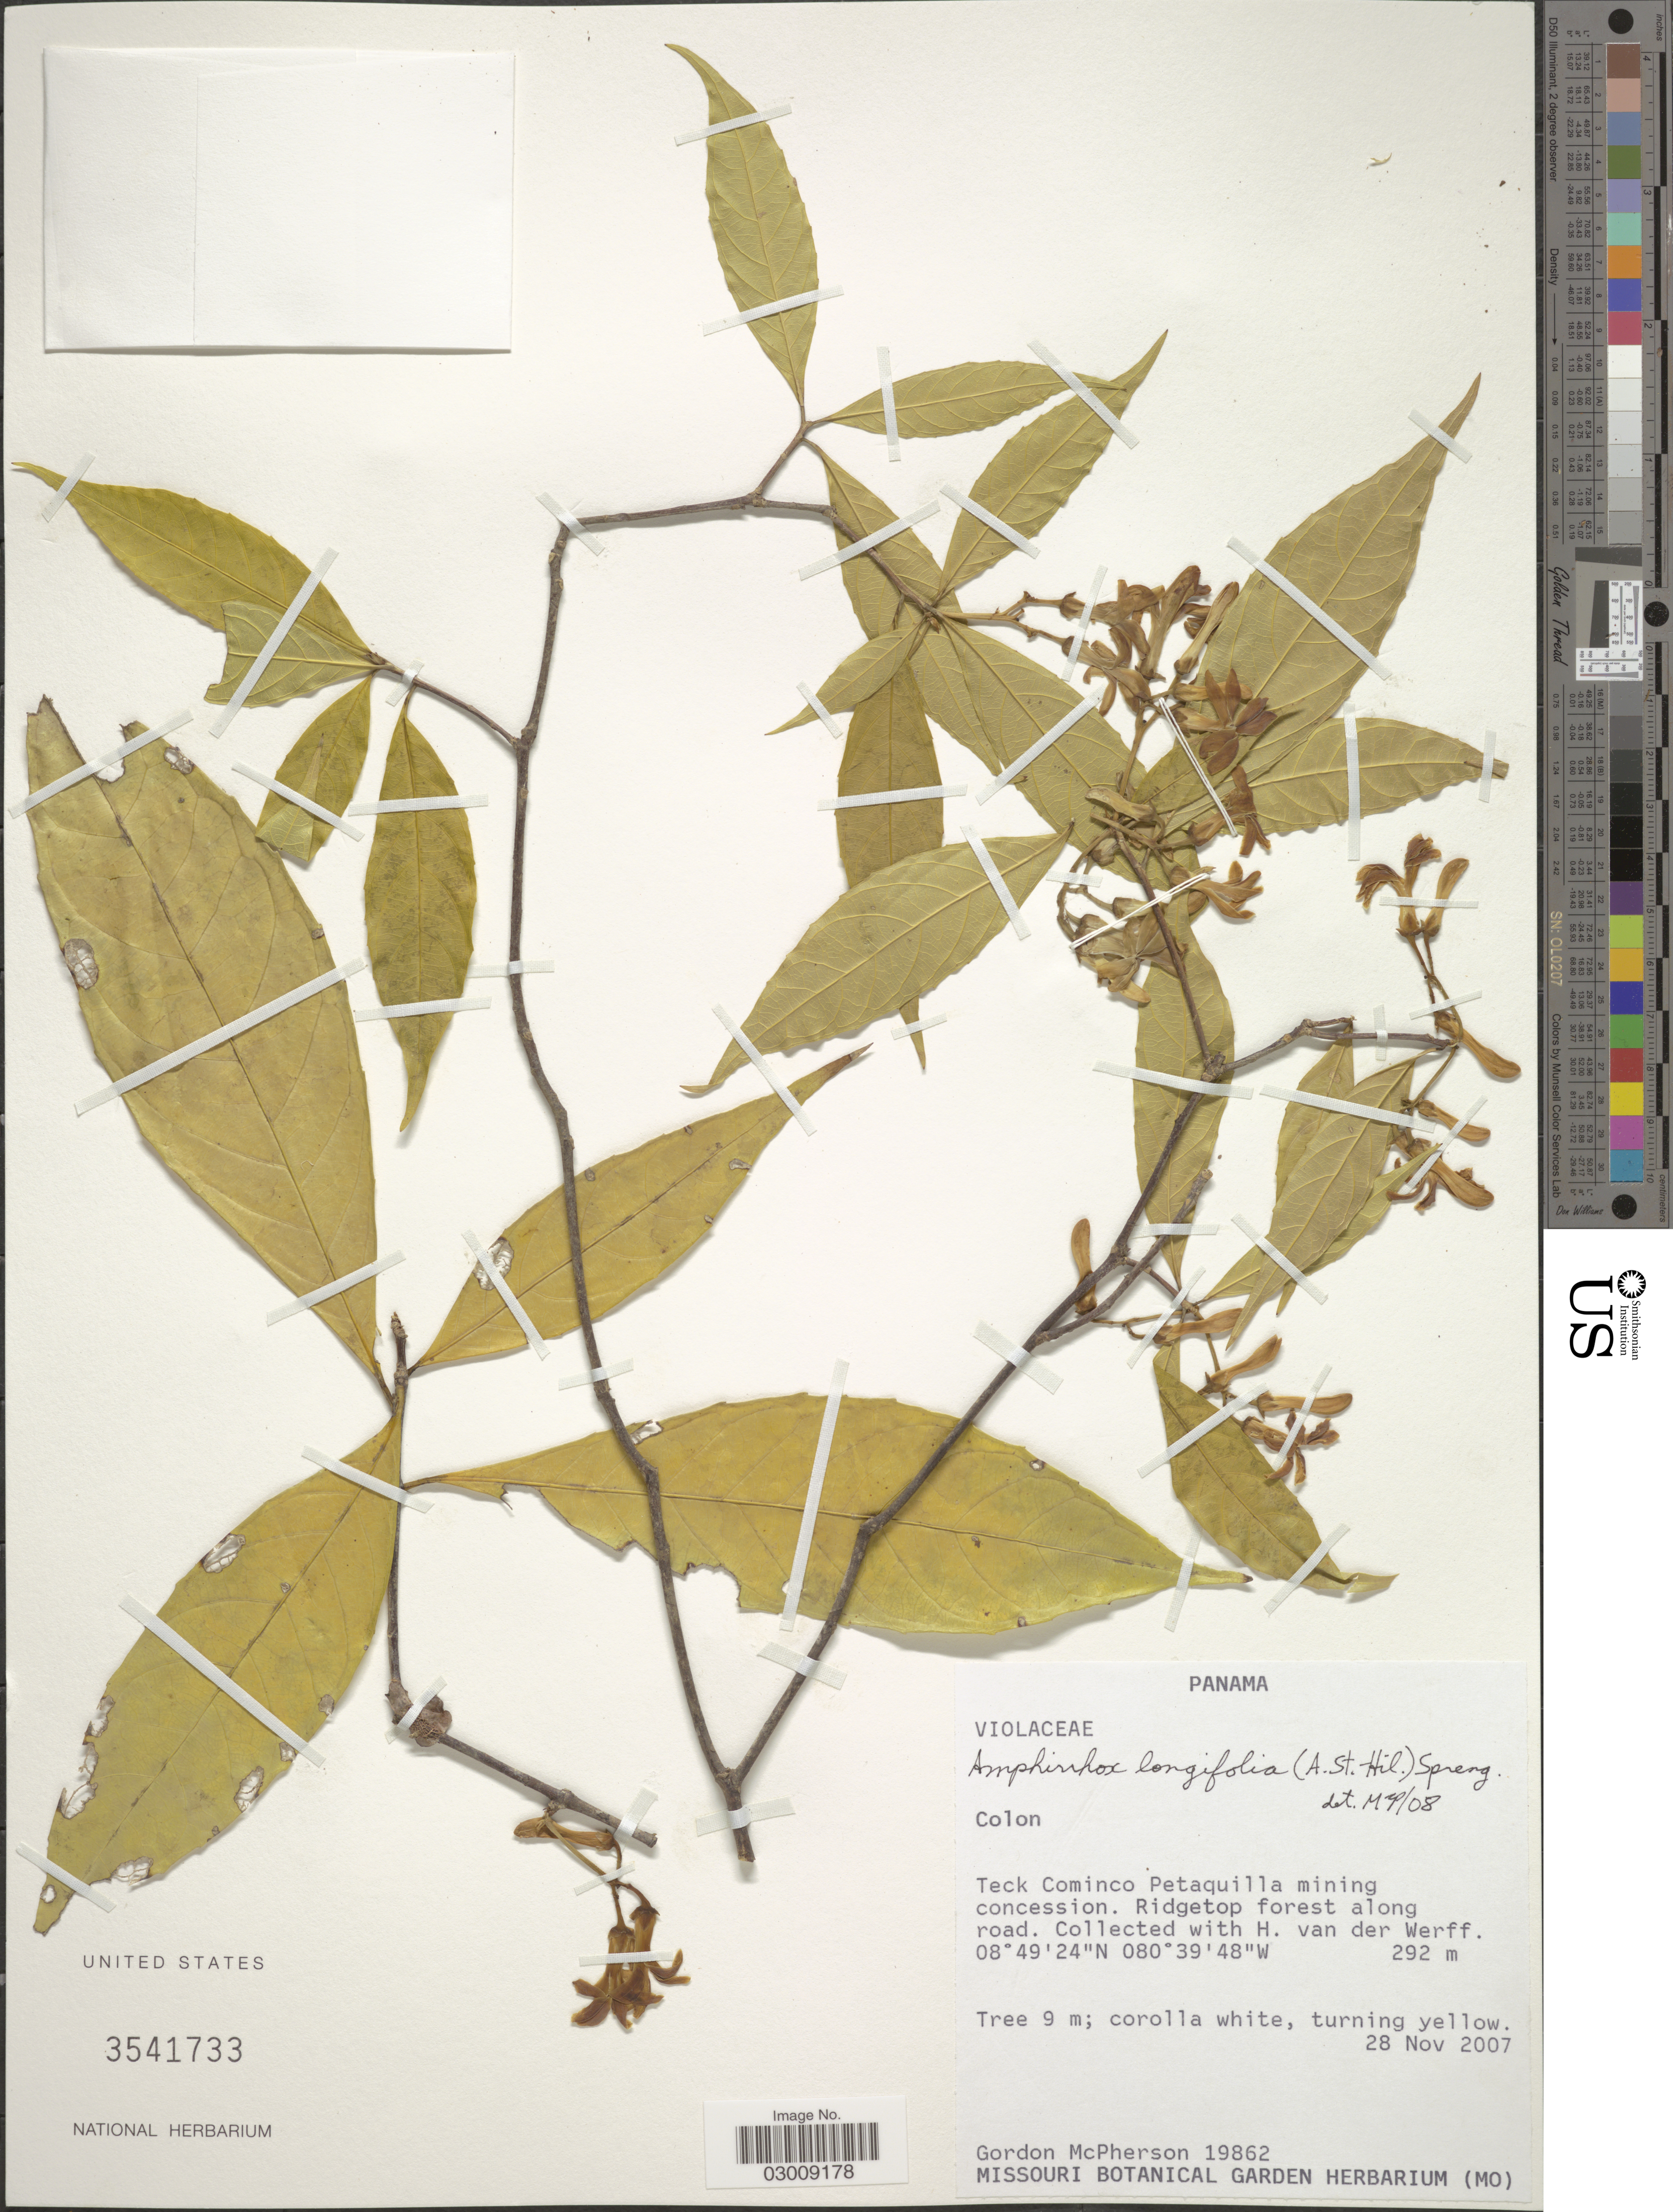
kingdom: Plantae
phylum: Tracheophyta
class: Magnoliopsida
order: Malpighiales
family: Violaceae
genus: Amphirrhox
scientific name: Amphirrhox longifolia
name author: (A. St.-Hil.) Spreng.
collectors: G. D. McPherson & H. van der Werff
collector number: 19862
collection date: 2007-11-28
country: Panama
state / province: Colón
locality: Teck Cominco Petaquilla mining concession. Ridgetop forest along road.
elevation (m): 292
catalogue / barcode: US 3541733